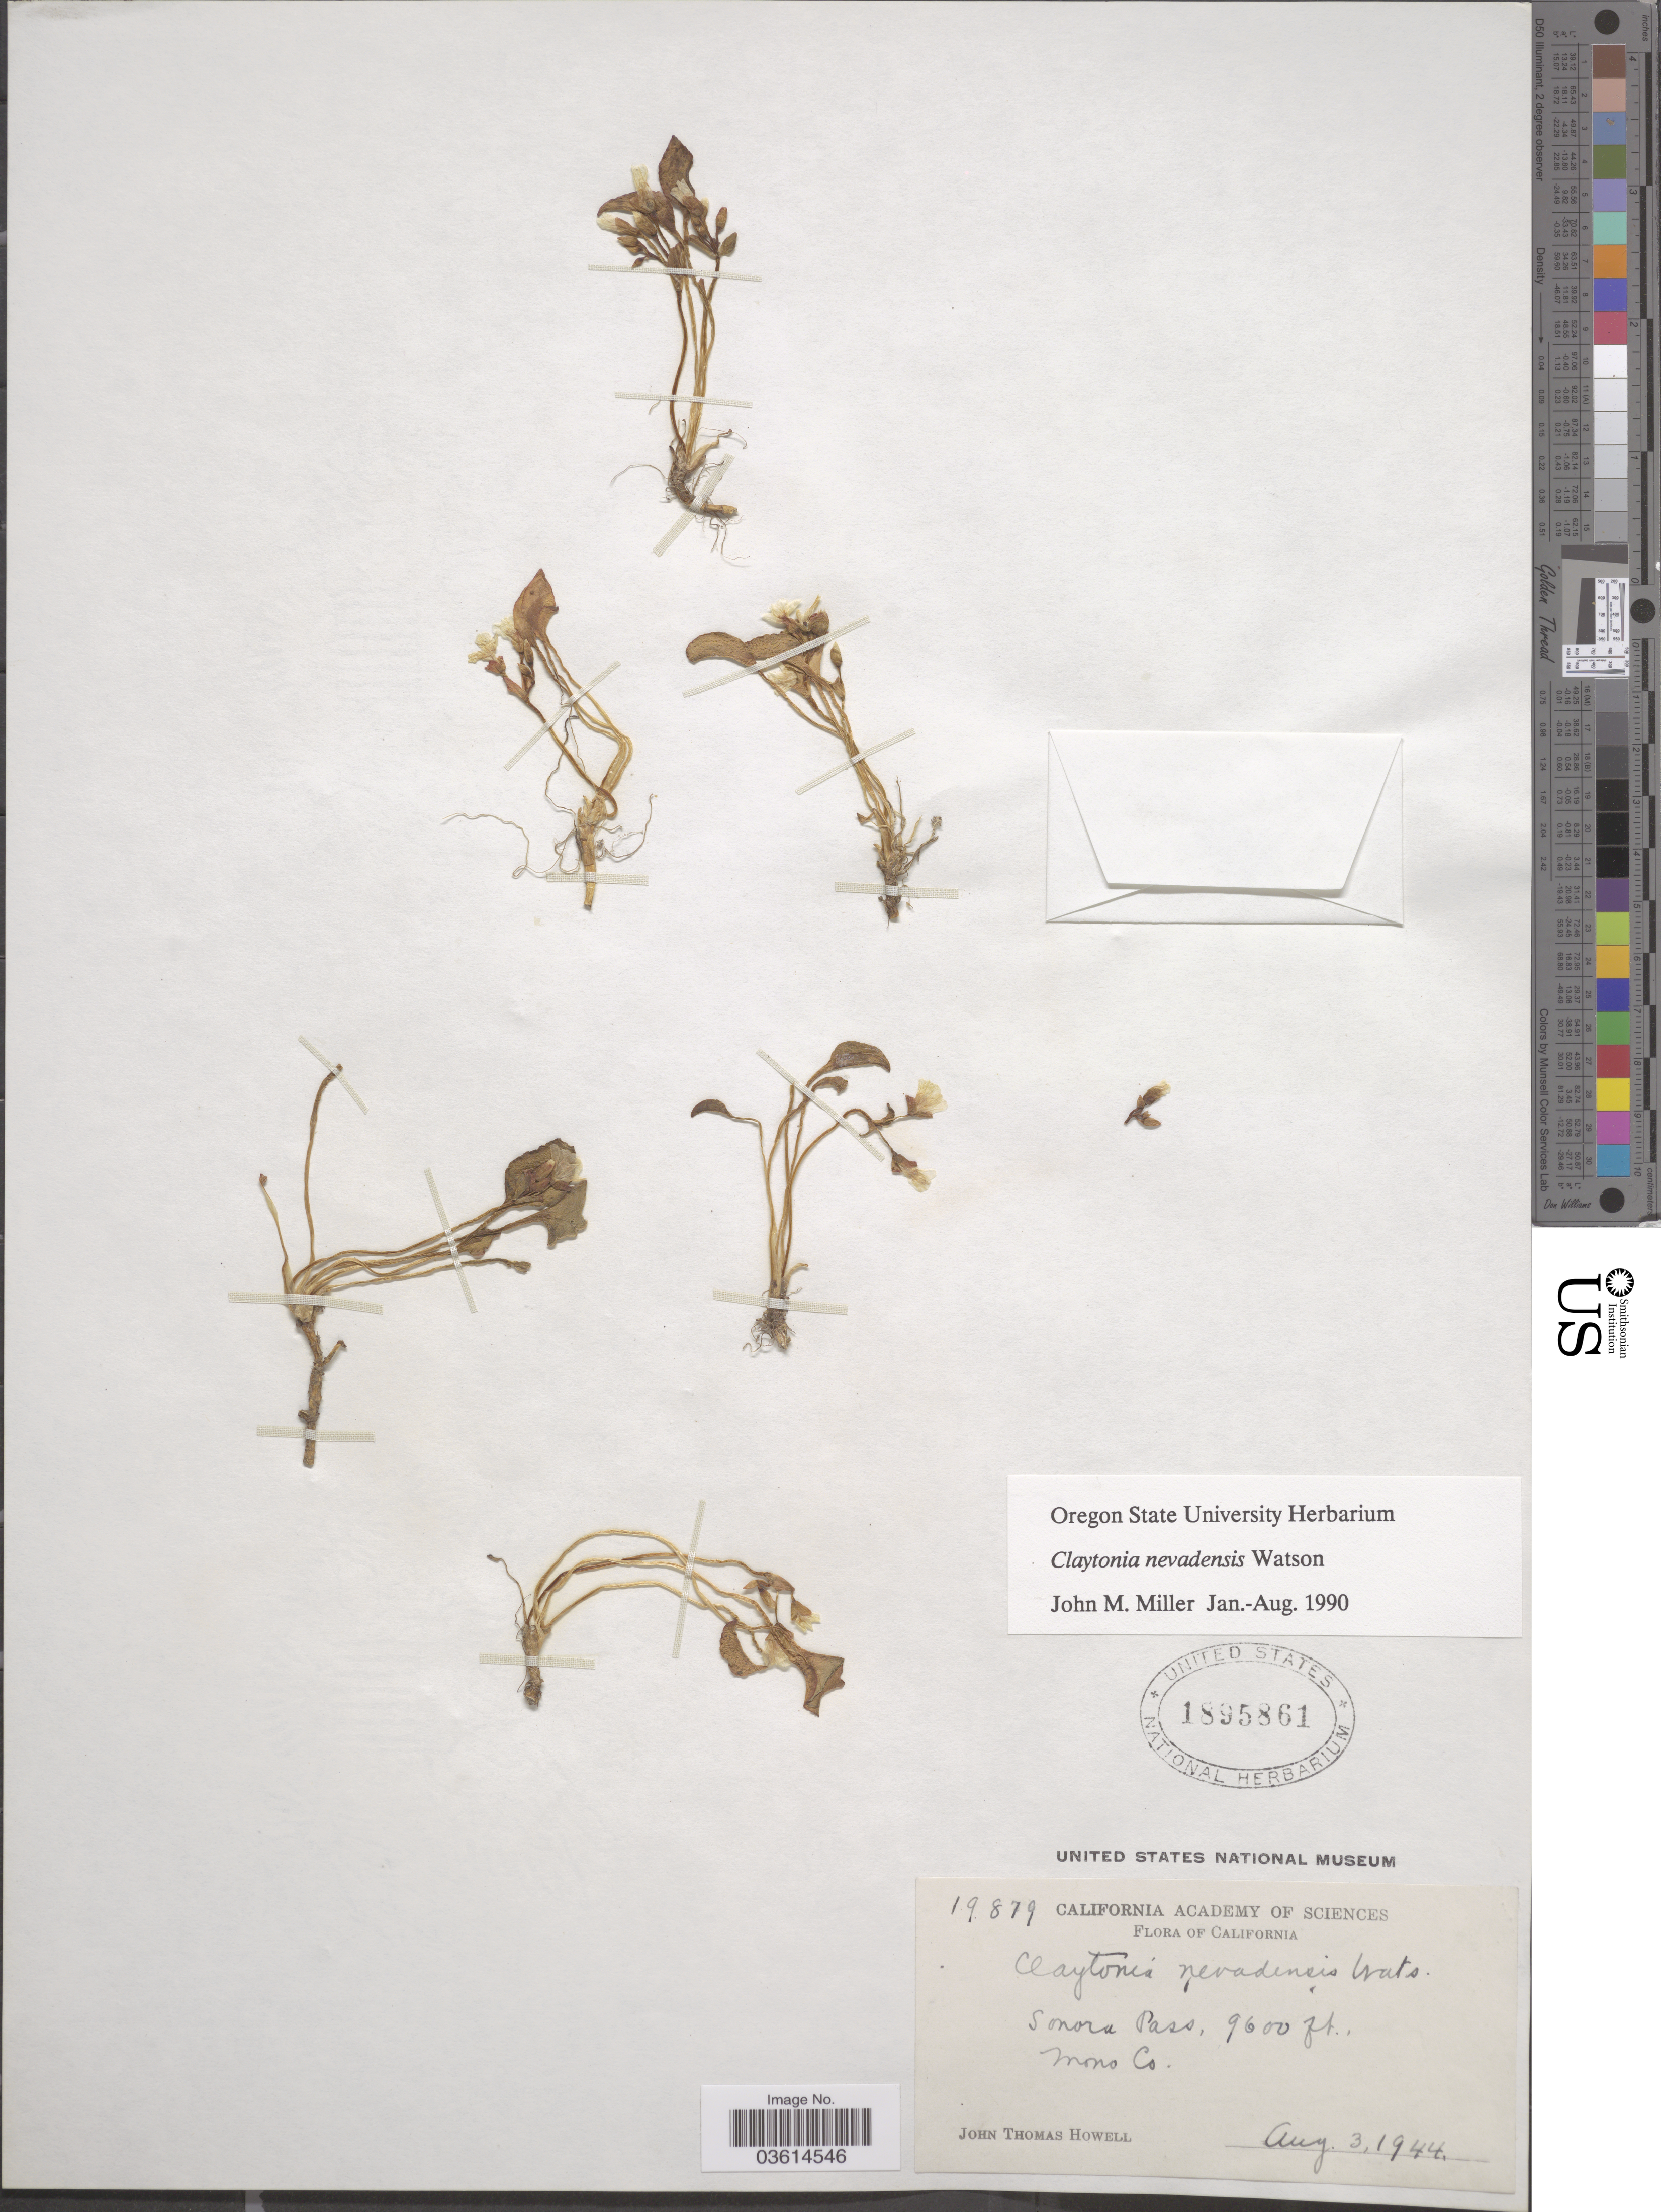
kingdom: Plantae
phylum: Tracheophyta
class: Magnoliopsida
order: Caryophyllales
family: Montiaceae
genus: Claytonia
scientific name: Claytonia nevadensis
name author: S. Watson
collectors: J. T. Howell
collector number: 19879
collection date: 1944-08-03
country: United States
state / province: California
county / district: Mono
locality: Sonora Pass. Mono Co.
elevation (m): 2926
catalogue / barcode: US 1895861